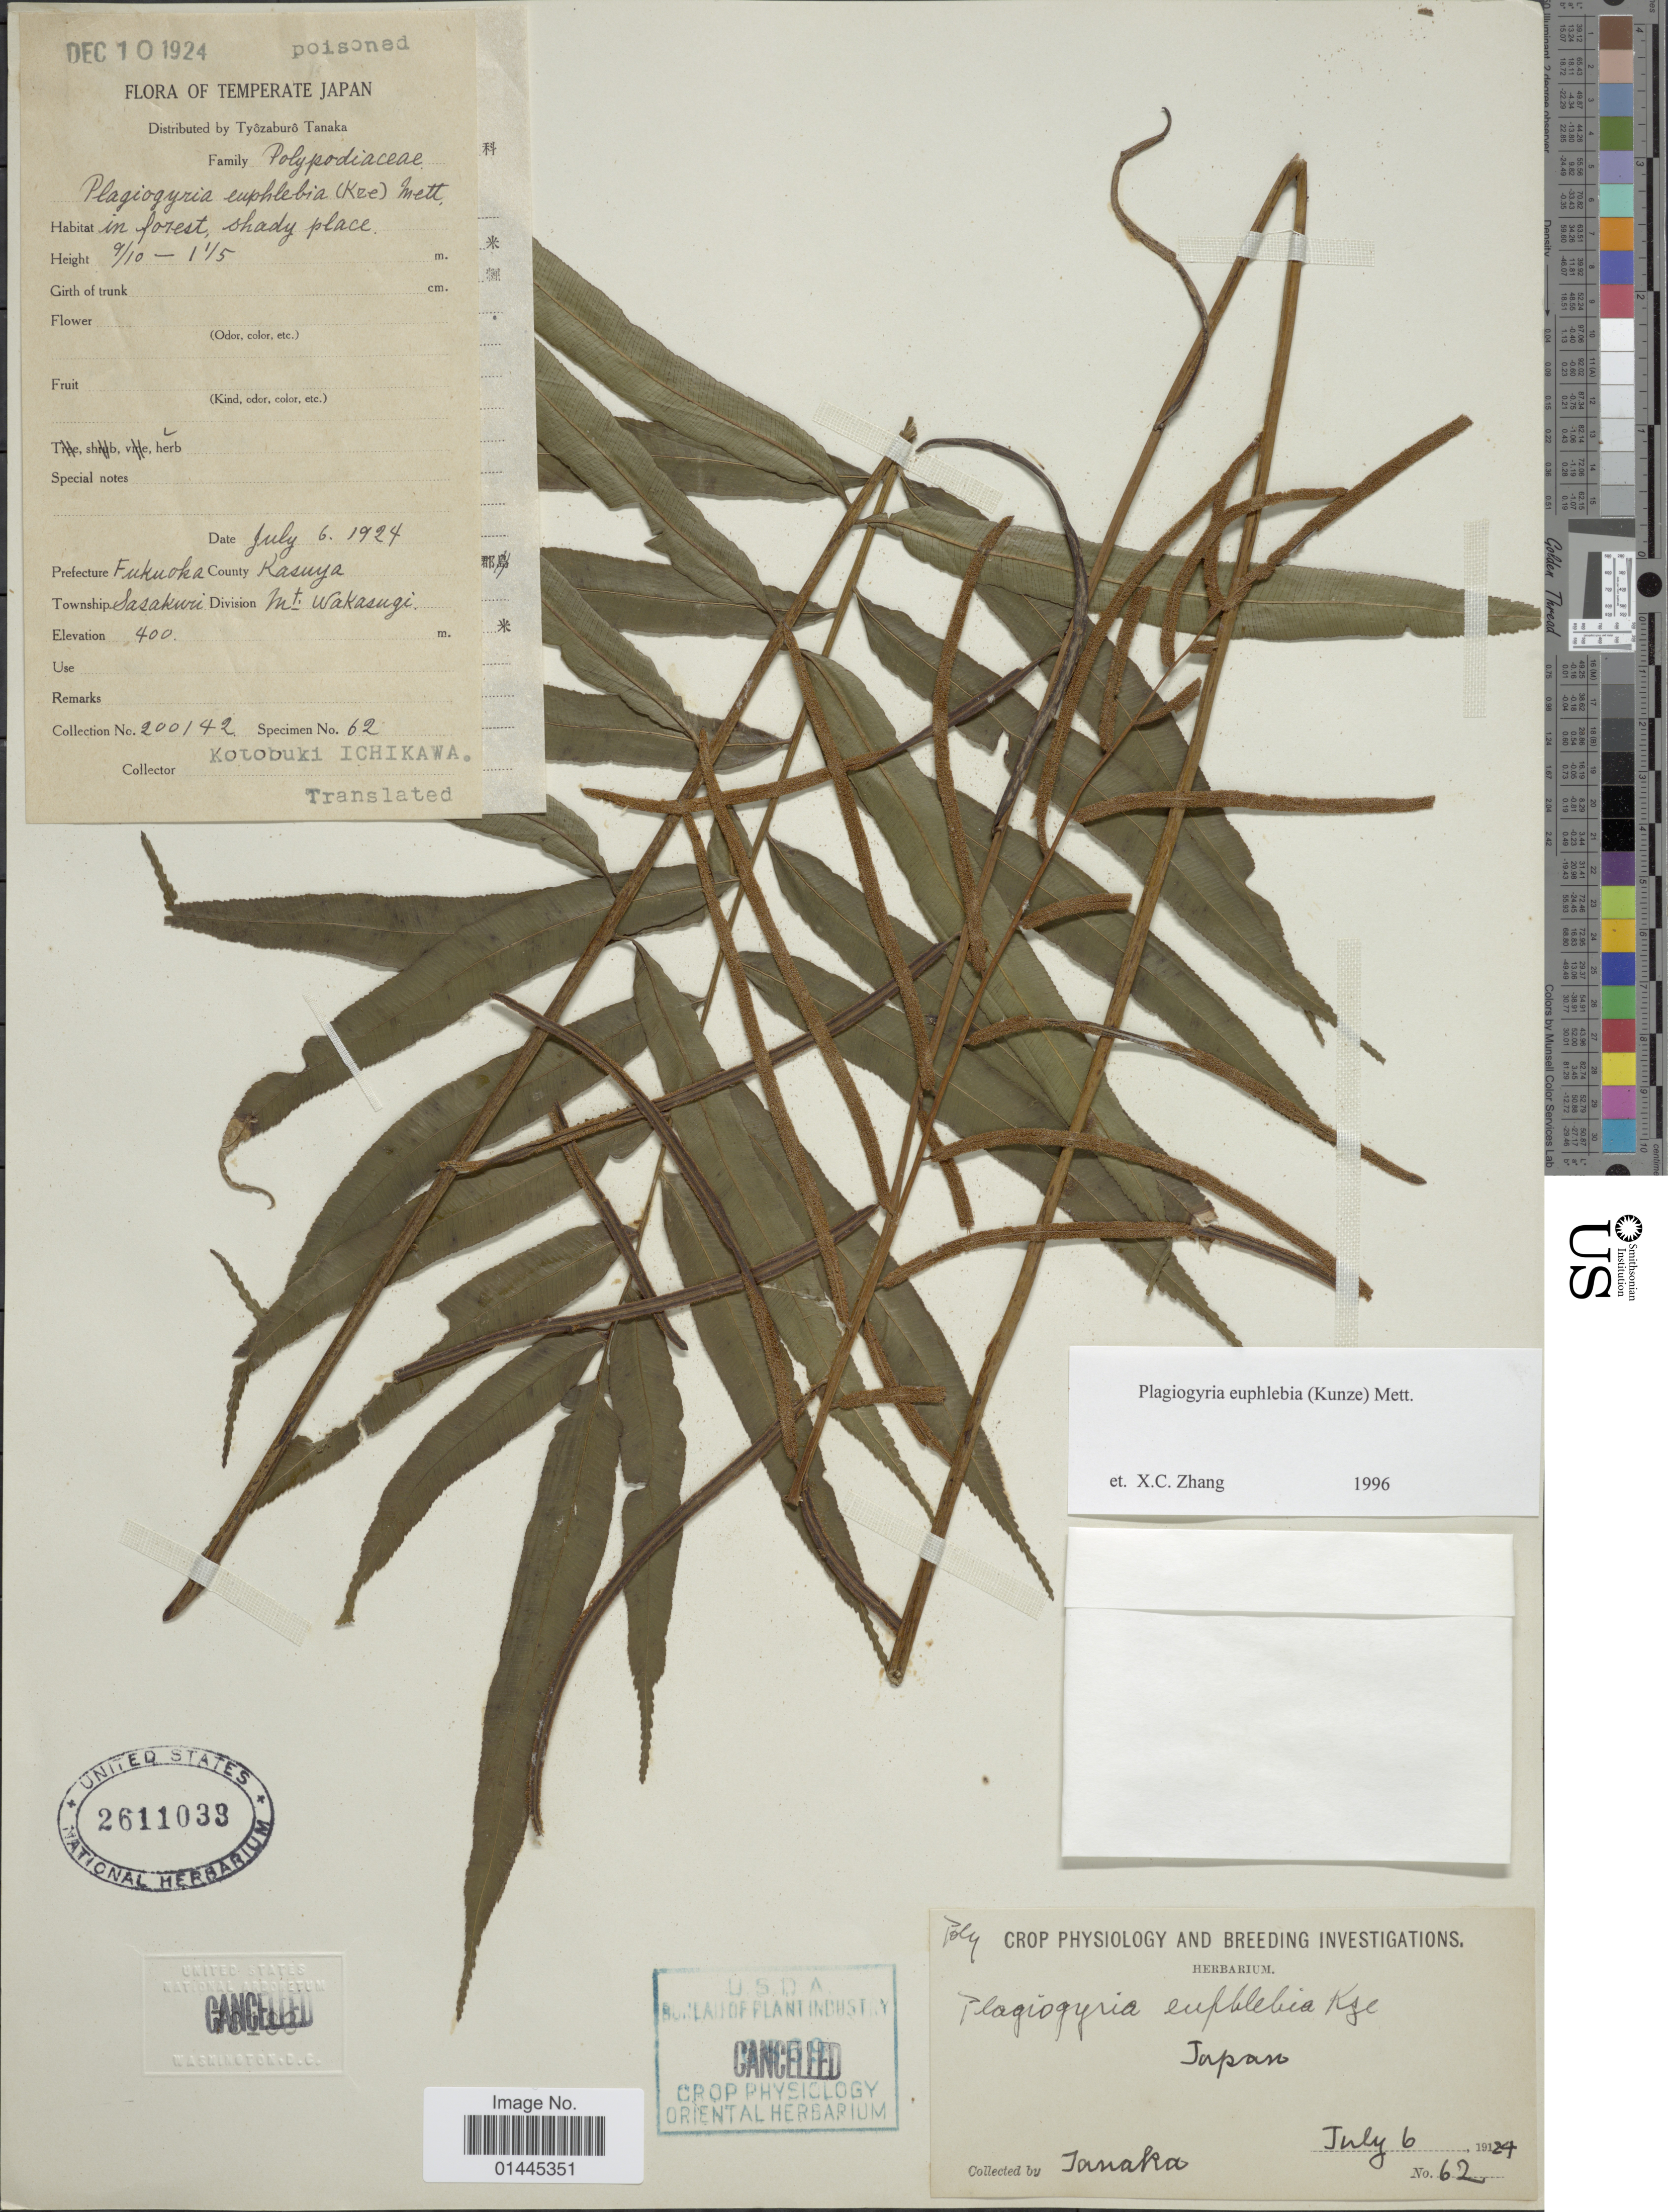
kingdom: Plantae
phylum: Tracheophyta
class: Polypodiopsida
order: Cyatheales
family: Plagiogyriaceae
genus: Plagiogyria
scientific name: Plagiogyria euphlebia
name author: (Kunze) Mett.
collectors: Tanaka, --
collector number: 62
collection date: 1929-07-06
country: Japan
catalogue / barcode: US 2611033